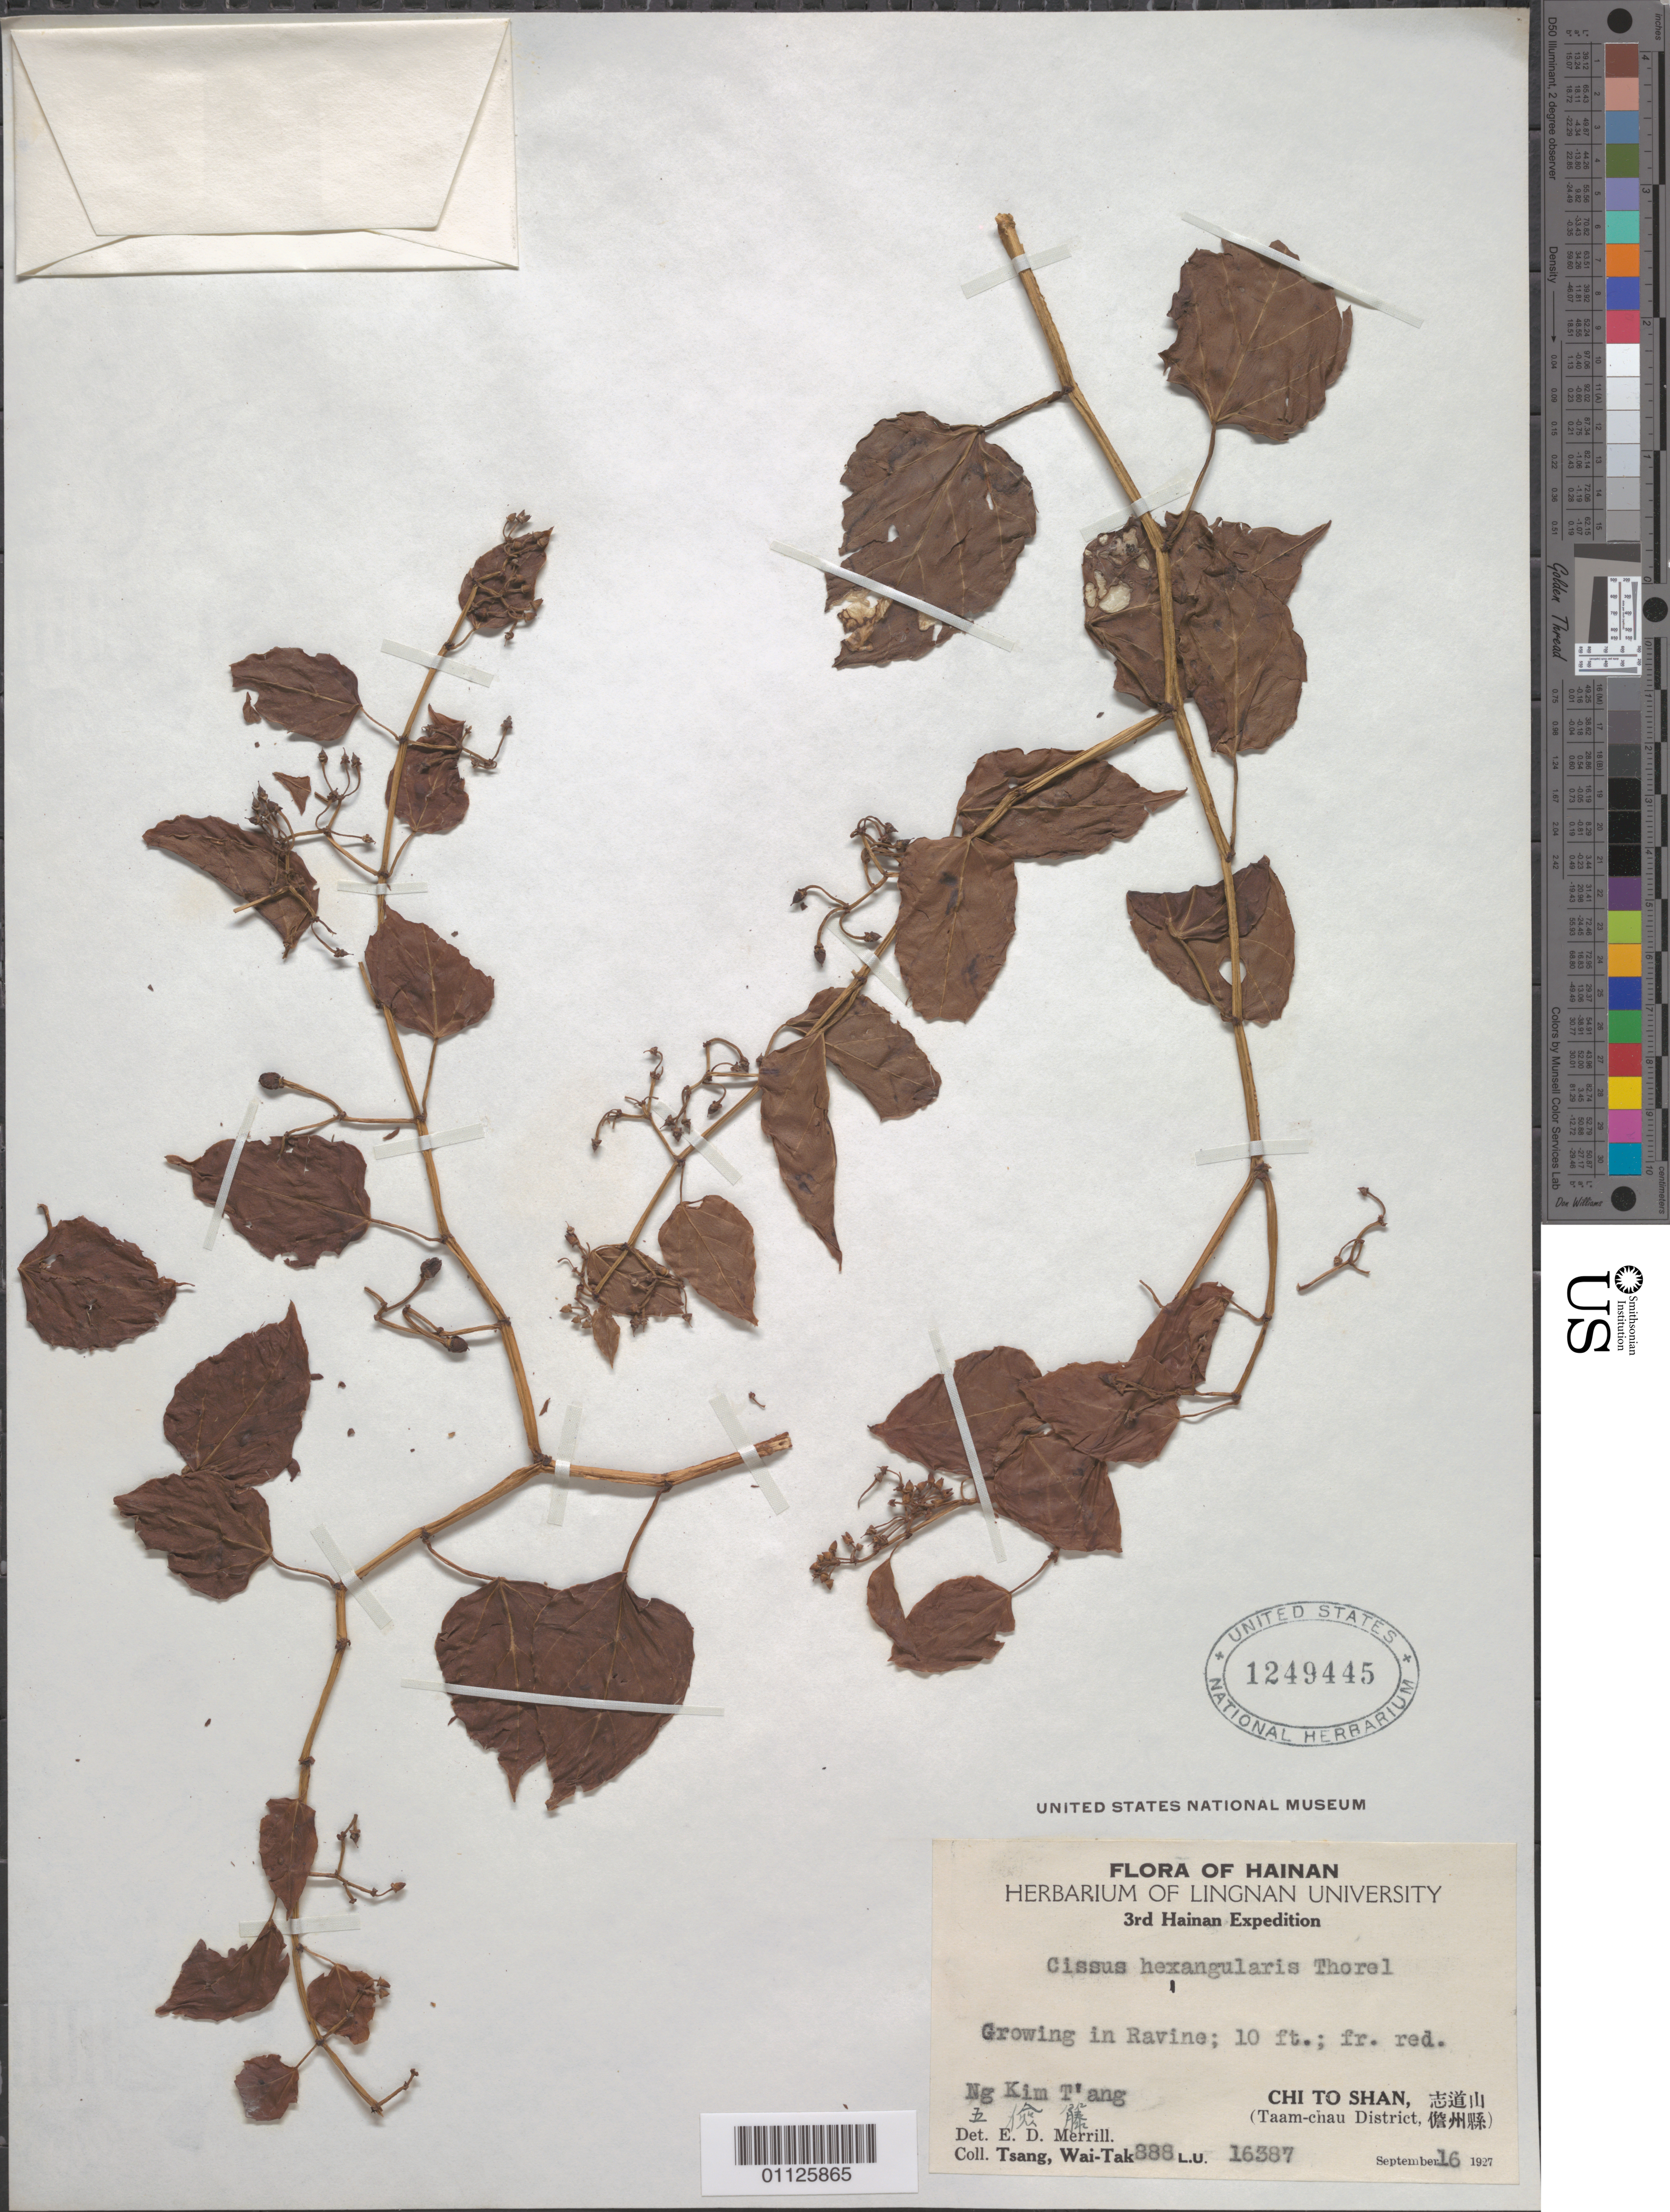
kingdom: Plantae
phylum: Tracheophyta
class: Magnoliopsida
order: Vitales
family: Vitaceae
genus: Cissus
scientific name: Cissus hexangularis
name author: Thorel & Planch.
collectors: W. T. Tsang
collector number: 888 and 16387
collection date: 1927-09-16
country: China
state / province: Hainan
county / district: Taam Chau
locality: Chi To Shan.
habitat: Growing in Ravine.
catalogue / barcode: US 1249445